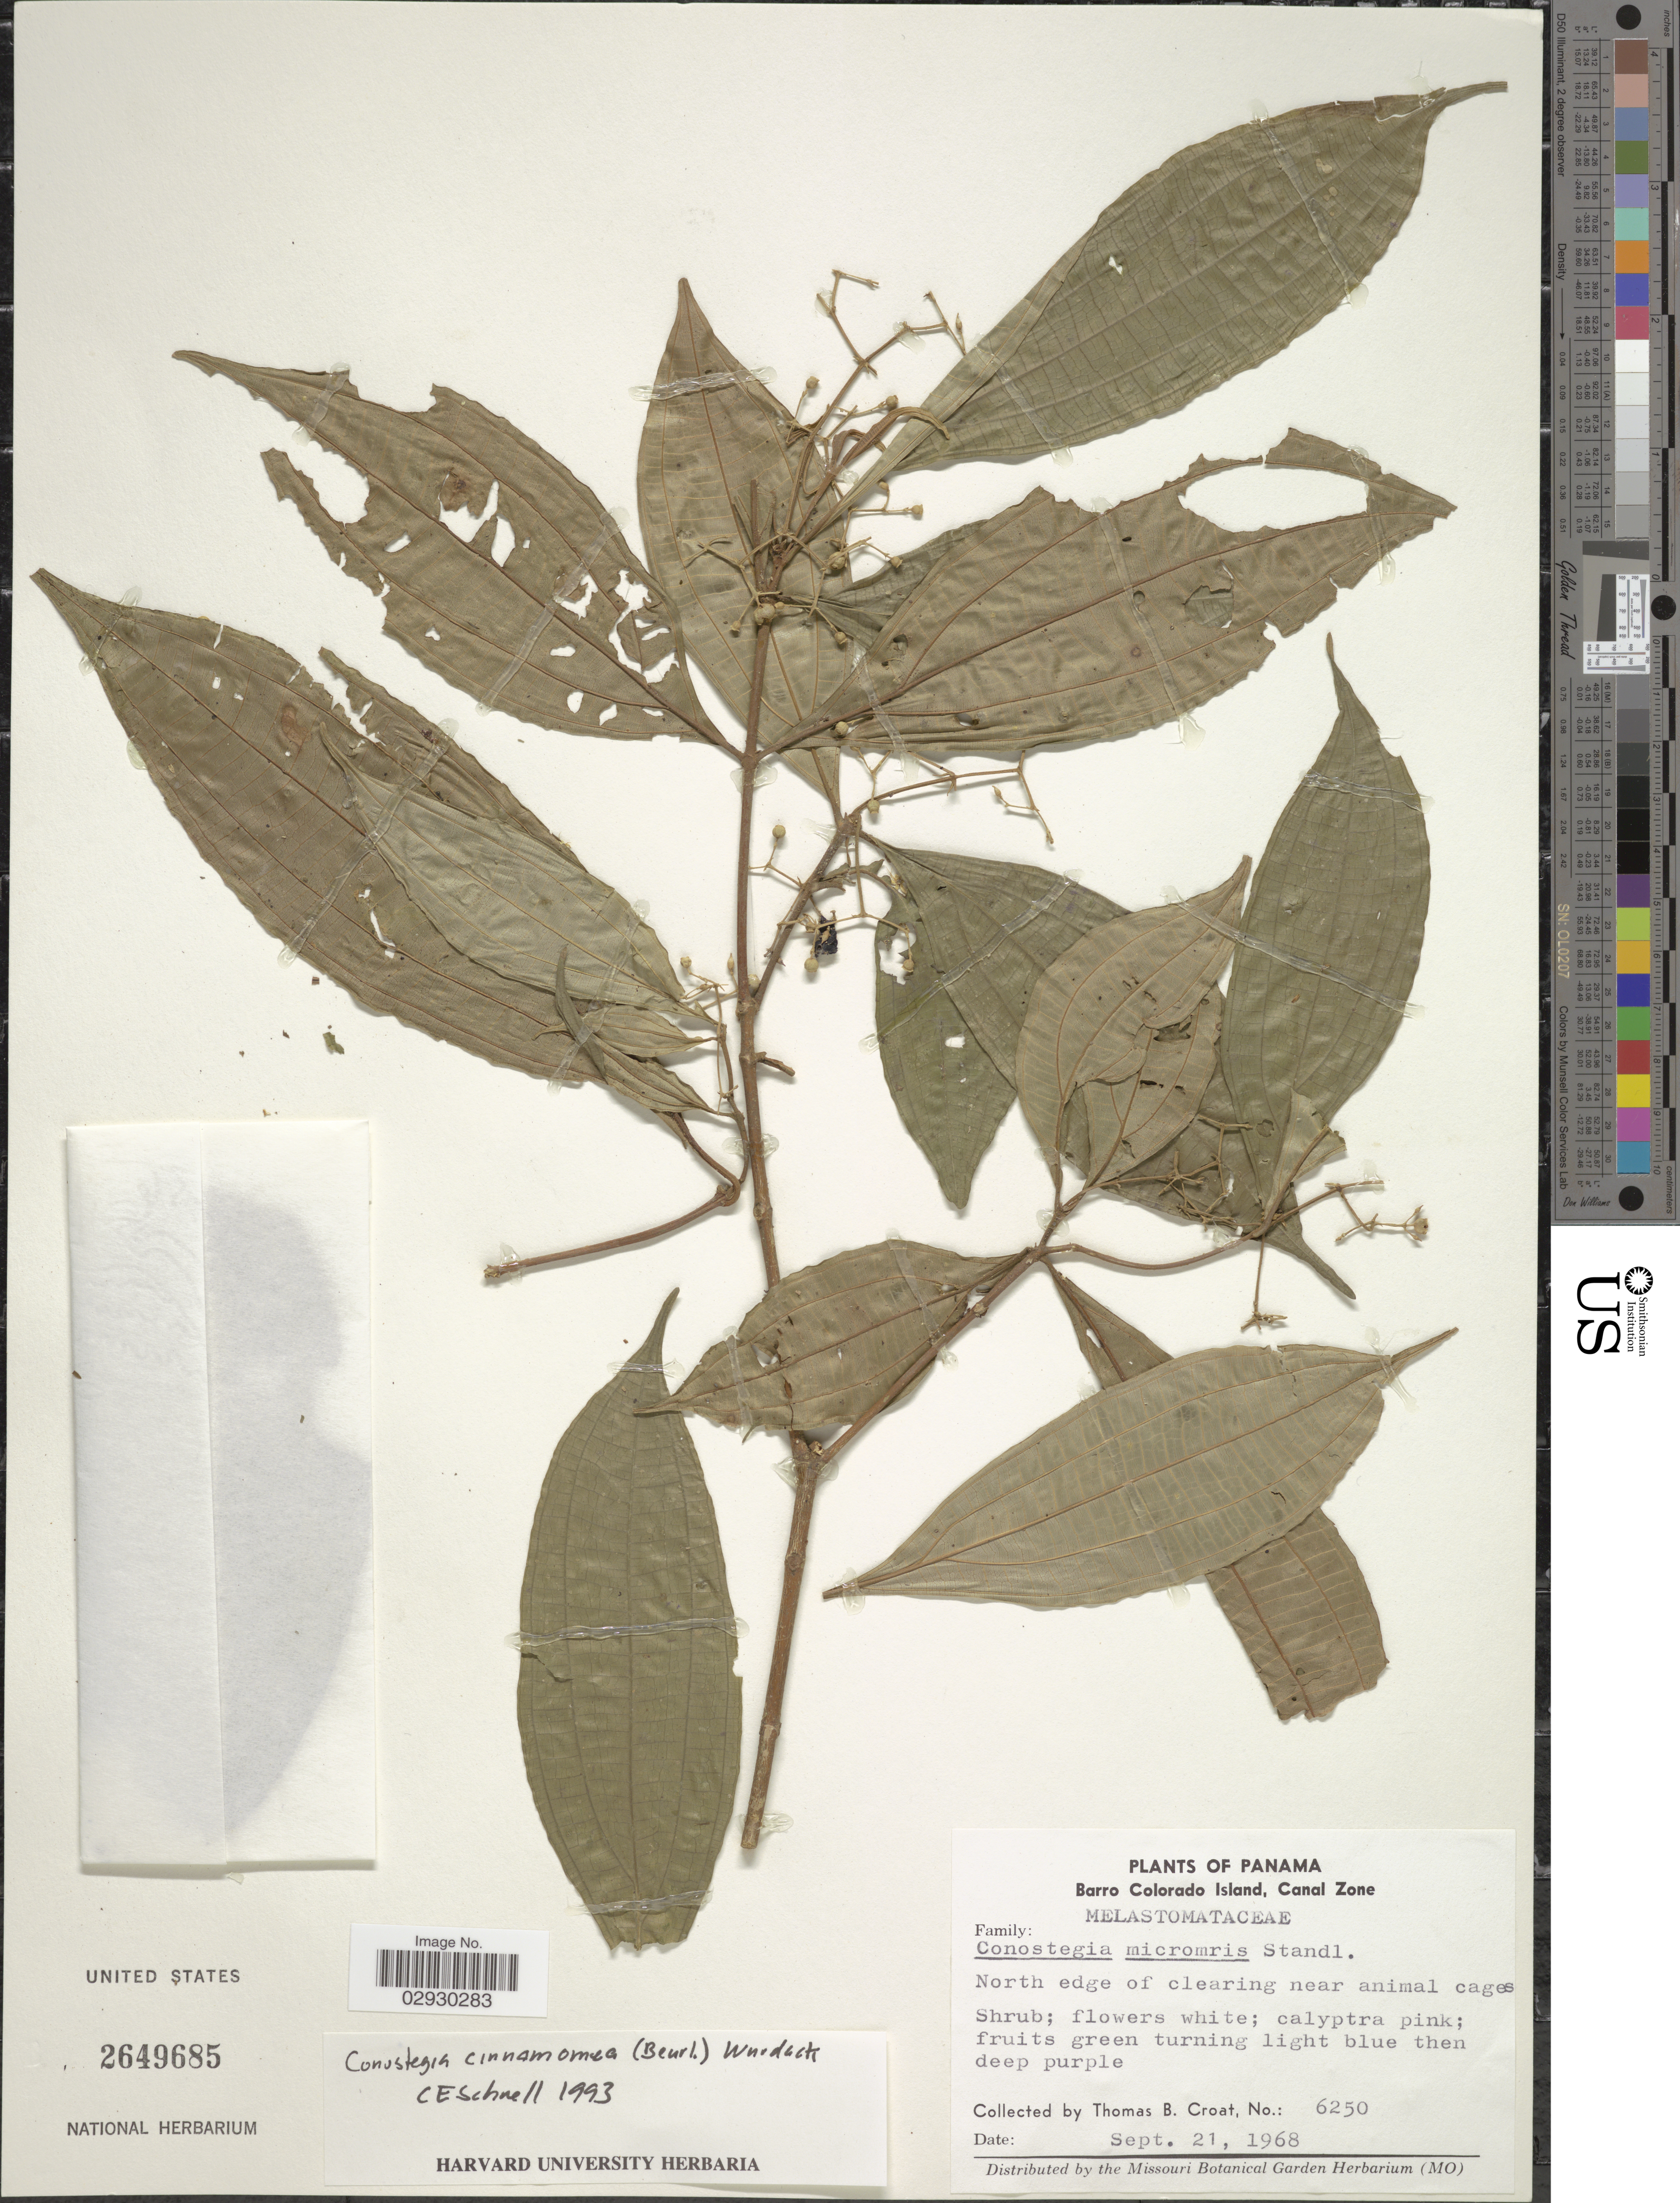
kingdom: Plantae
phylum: Tracheophyta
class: Magnoliopsida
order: Myrtales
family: Melastomataceae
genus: Conostegia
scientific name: Conostegia cinnamomea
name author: (Beurl.) Cogn.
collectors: T. B. Croat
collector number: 6250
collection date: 1968-09-21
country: Panama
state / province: Panamá Oeste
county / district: Canal Zone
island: Barro Colorado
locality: Barro Colorado Island, Canal Zone. North edge of clearing near animal cages.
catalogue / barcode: US 2649685